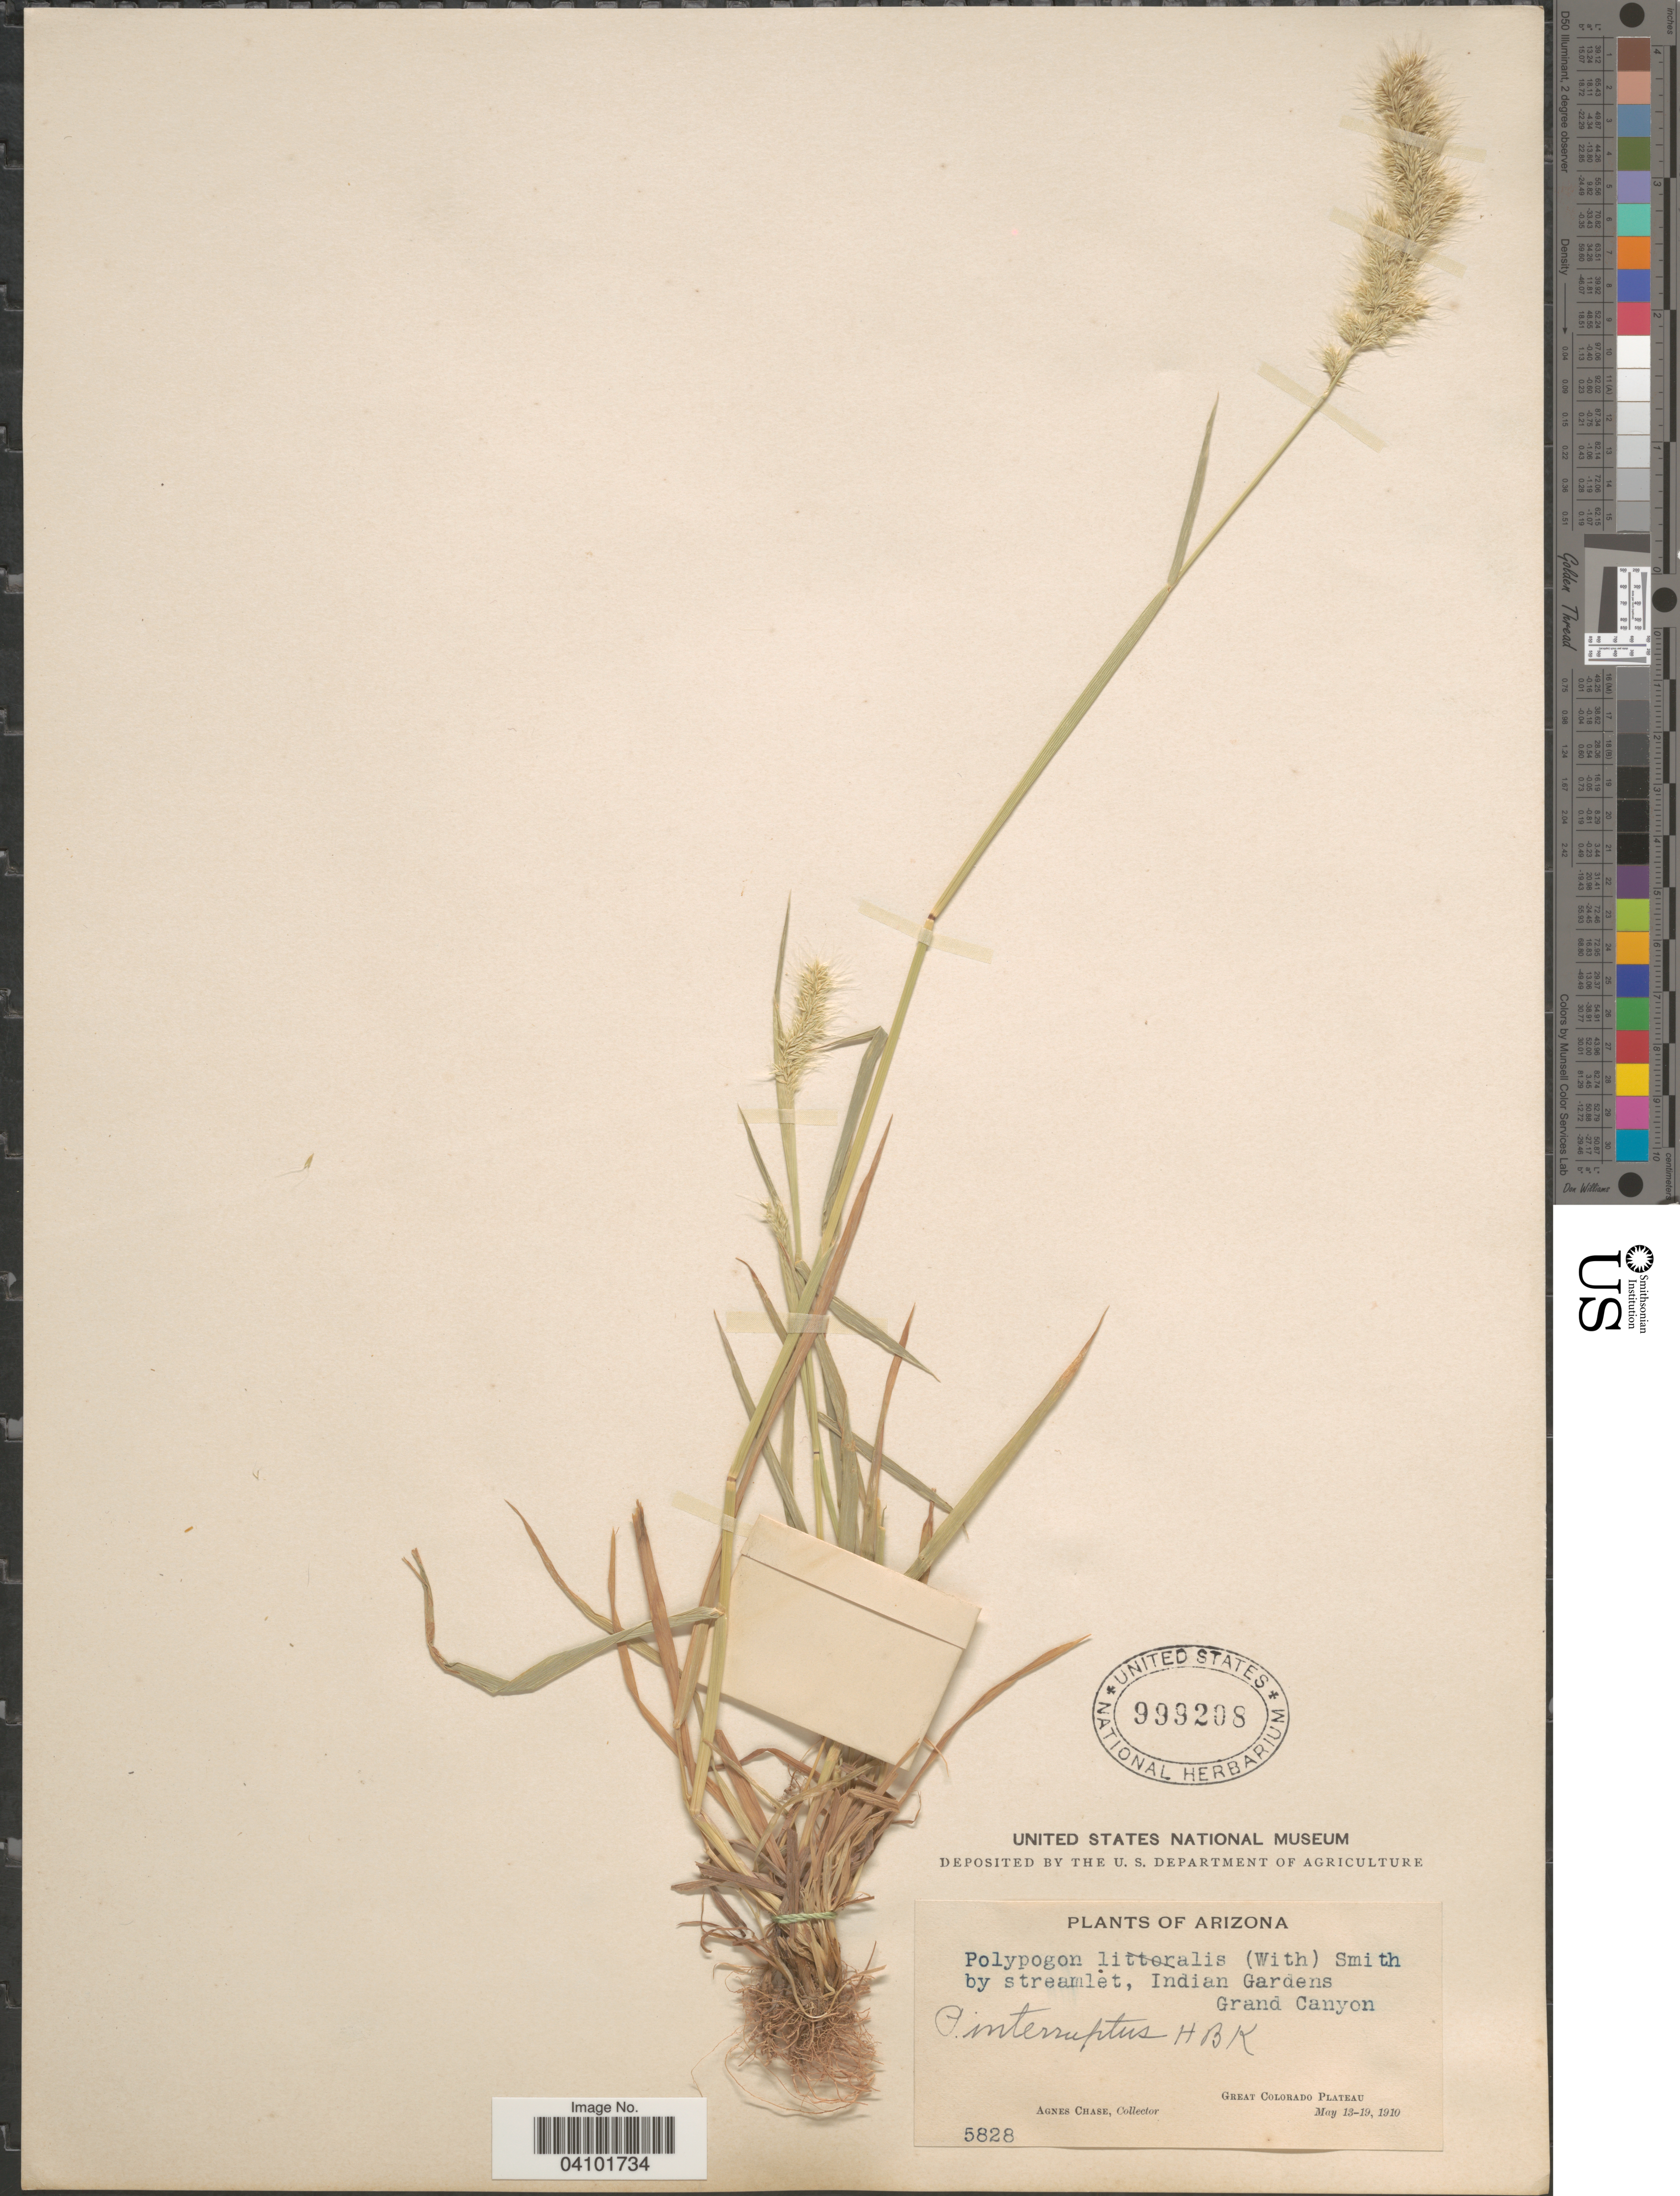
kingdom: Plantae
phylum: Tracheophyta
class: Liliopsida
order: Poales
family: Poaceae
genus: Polypogon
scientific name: Polypogon australis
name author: Brongn.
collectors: A. Chase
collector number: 5828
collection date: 1910-05-13/1910-05-19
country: United States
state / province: Arizona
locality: By streamlet, Indian Gardens Grand Canyon. Great Colorado Plateau.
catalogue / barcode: US 999208